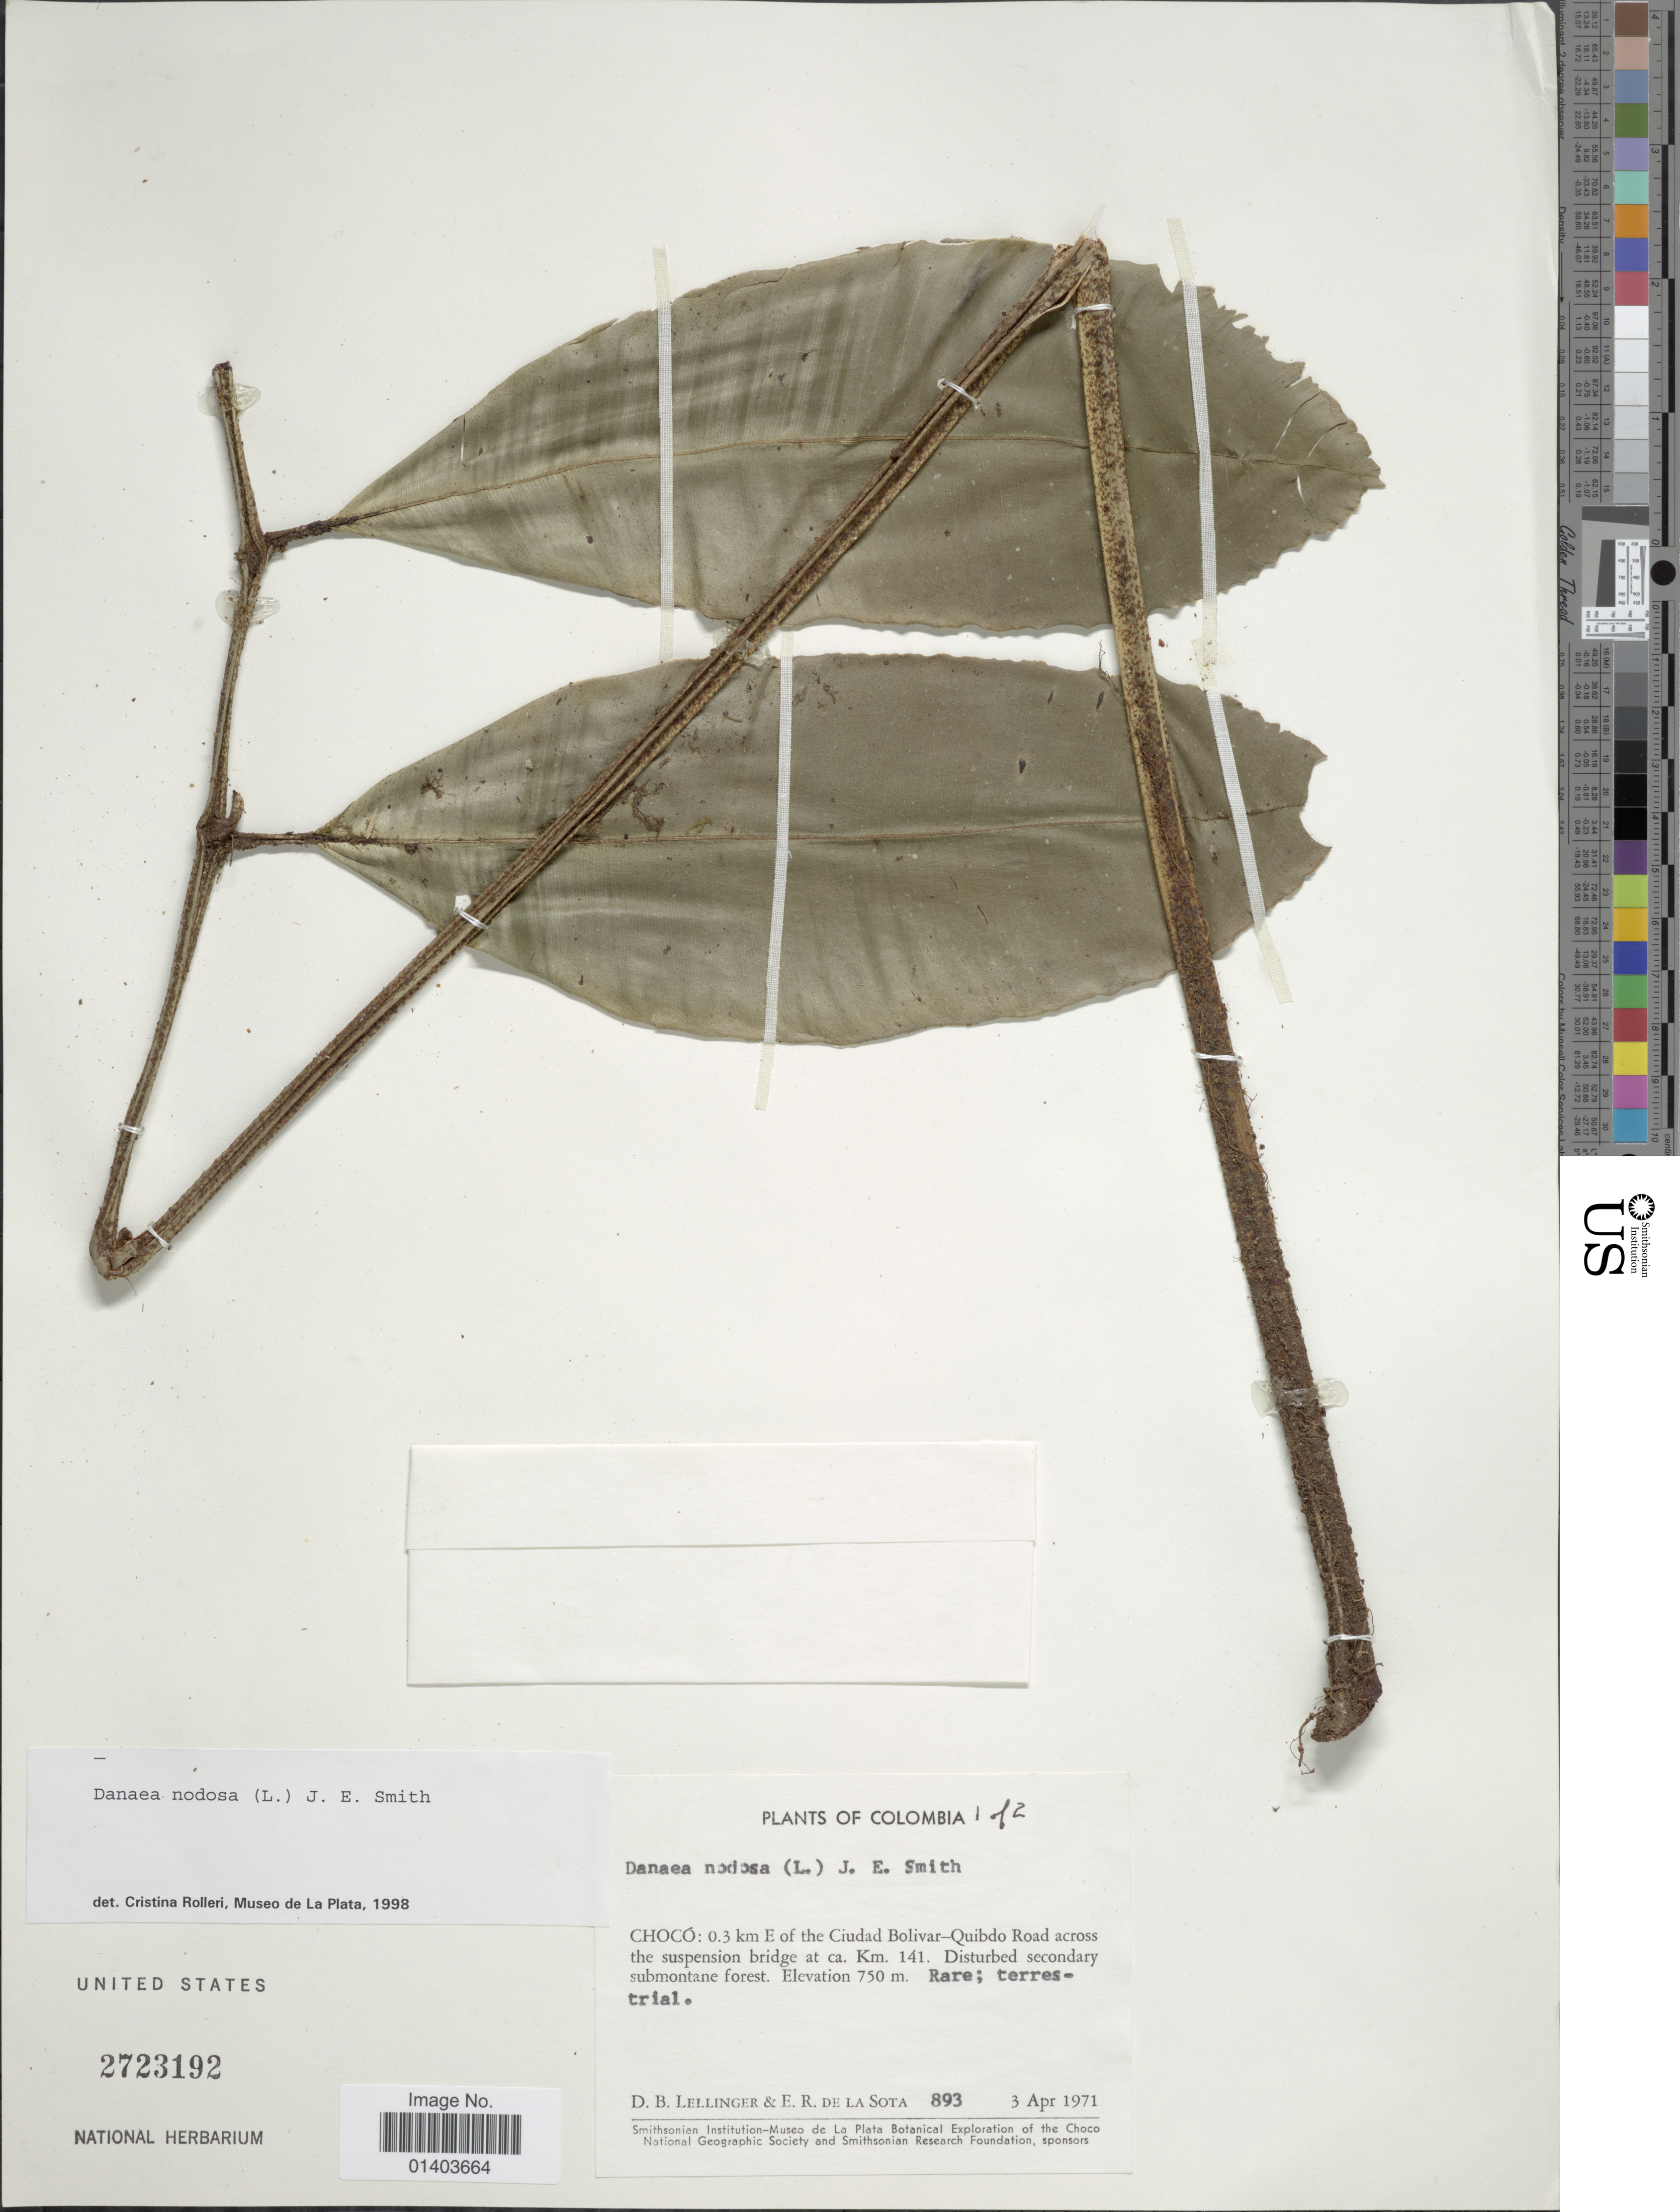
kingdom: Plantae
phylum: Tracheophyta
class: Polypodiopsida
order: Marattiales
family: Marattiaceae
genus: Danaea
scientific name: Danaea nodosa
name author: (L.) Sm.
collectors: D. B. Lellinger & E. R. de la Sota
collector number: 893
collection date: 1971-04-03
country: Colombia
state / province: Chocó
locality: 0.3 km E. of the Ciudad Bolivar-Quibido Road across the suspension bridge at ca. Km 141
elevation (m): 750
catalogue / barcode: US 2723192